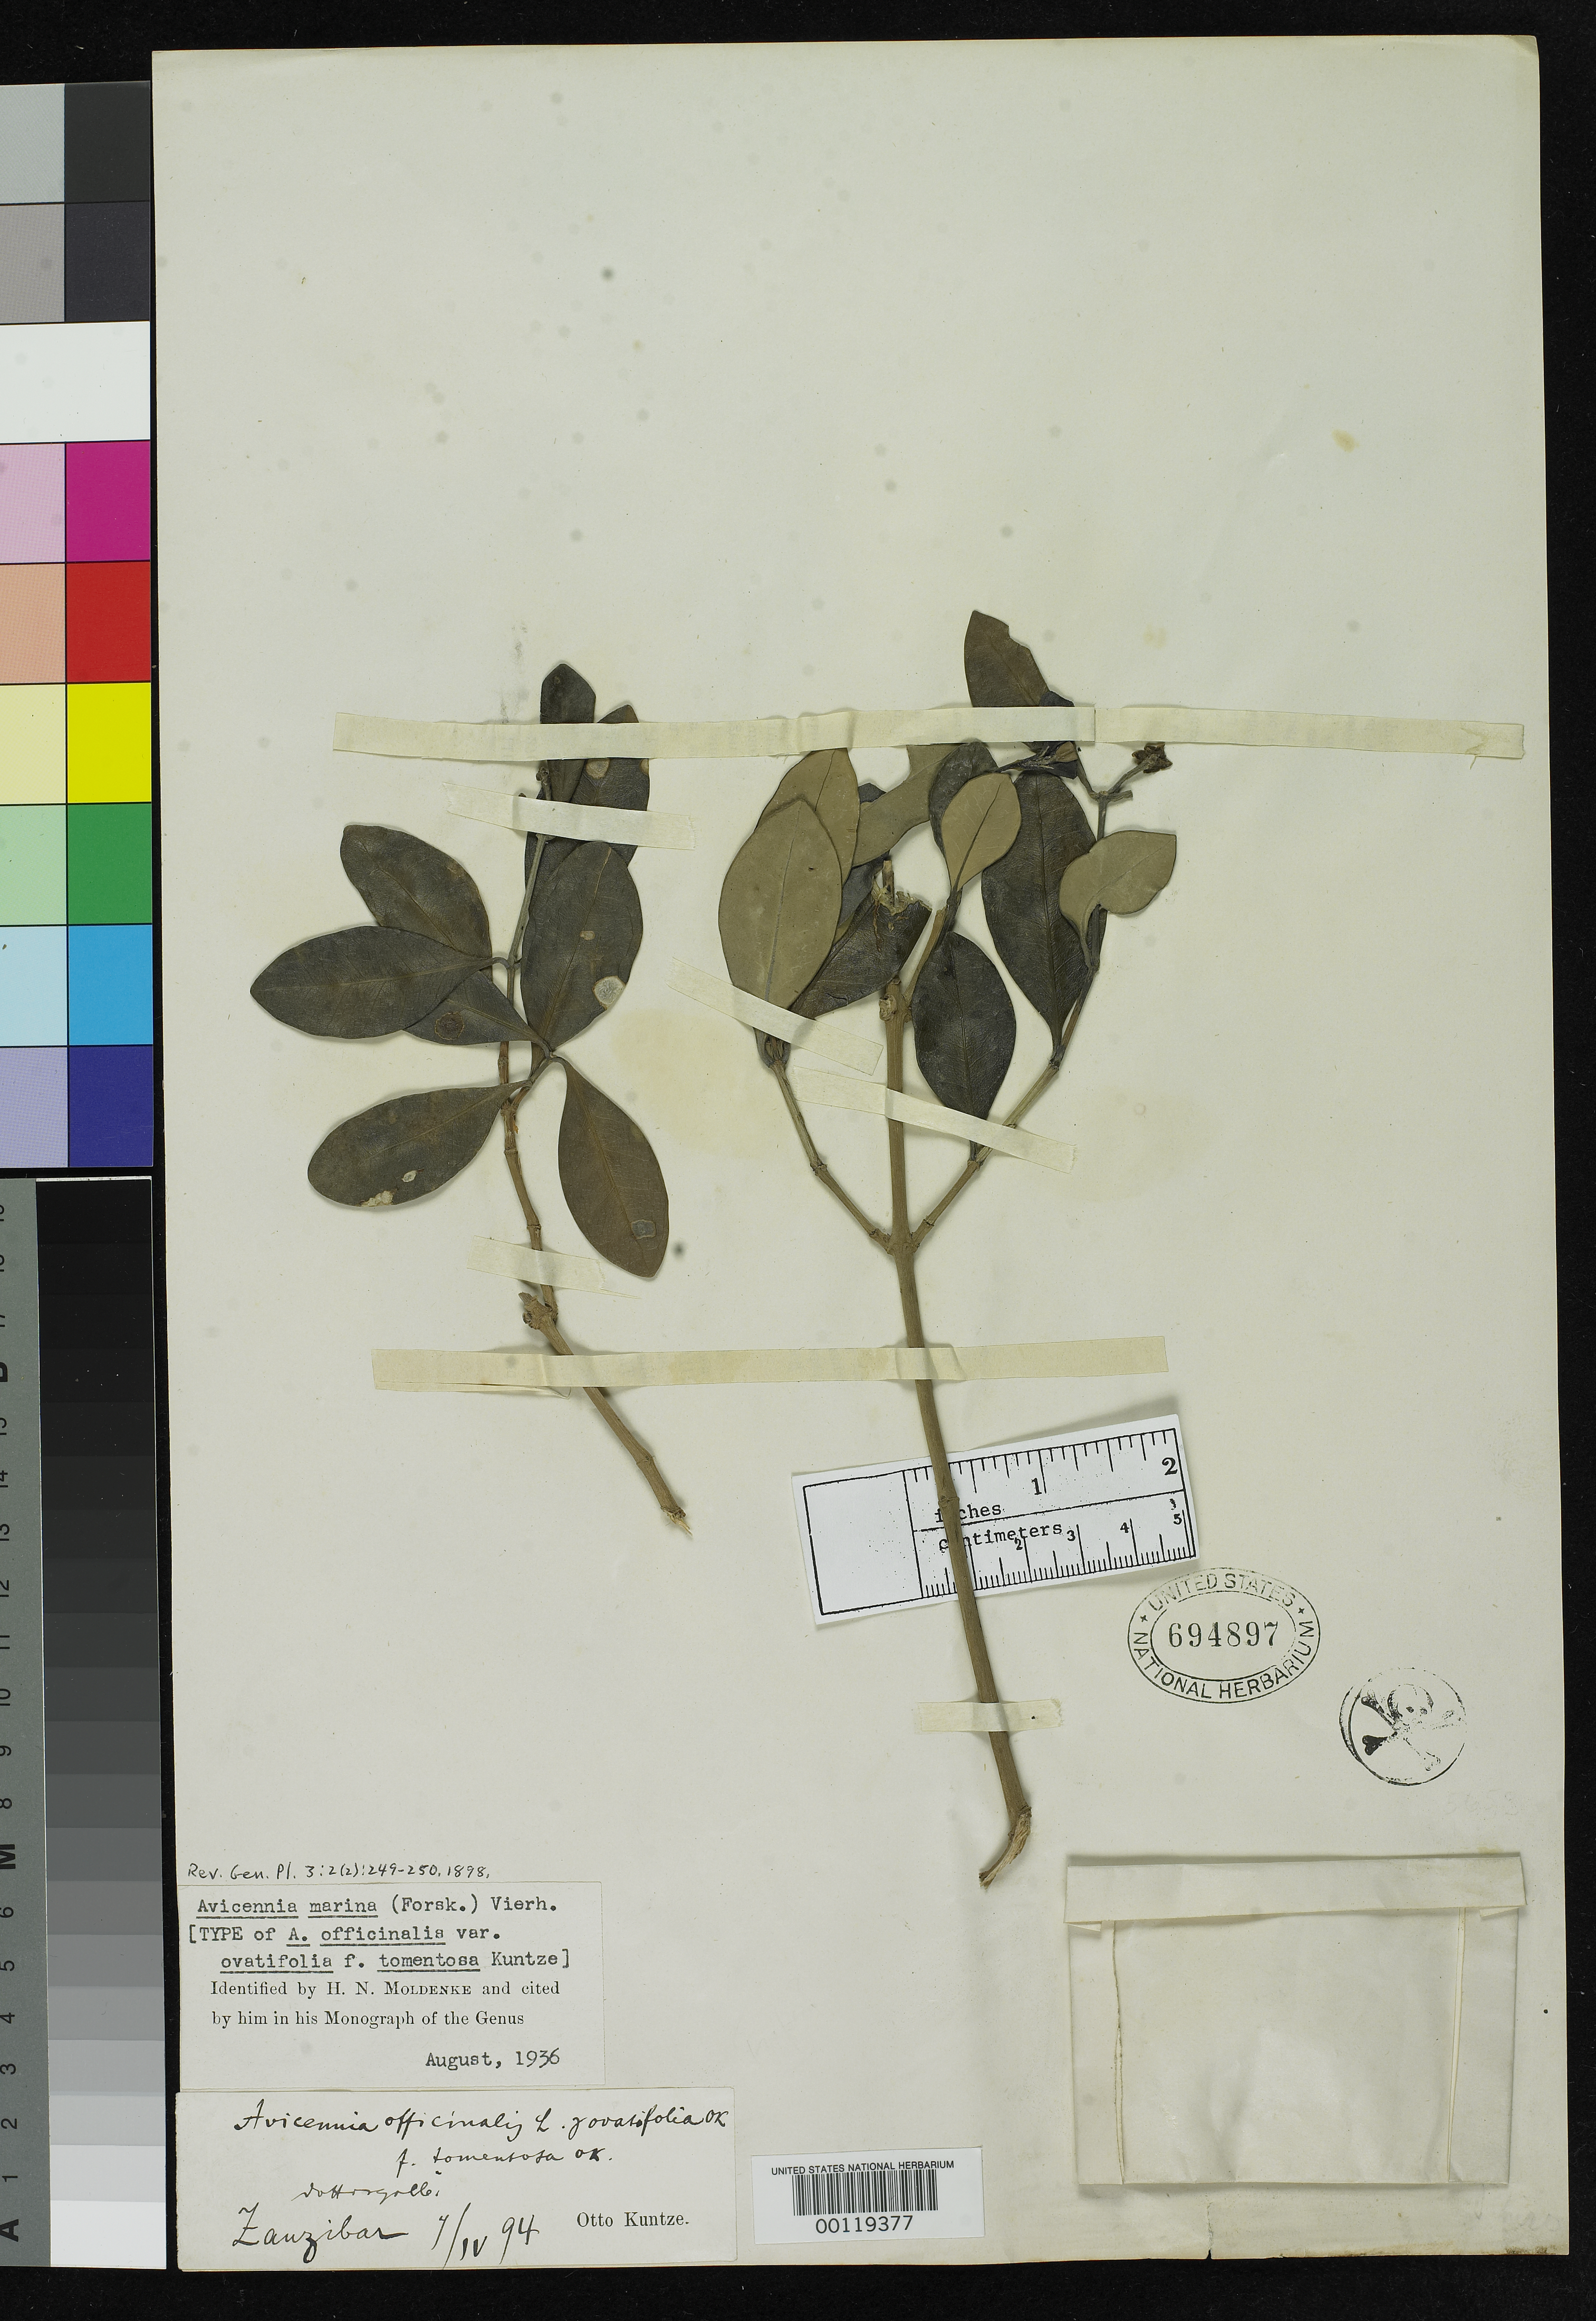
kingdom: Plantae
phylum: Tracheophyta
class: Magnoliopsida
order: Lamiales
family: Acanthaceae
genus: Avicennia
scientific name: Avicennia officinalis f. tomentosa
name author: Kuntze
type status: Type Material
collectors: C.E.O. Kuntze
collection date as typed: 04 Apr 1894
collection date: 1894-04-04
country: Tanzania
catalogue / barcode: US 694879